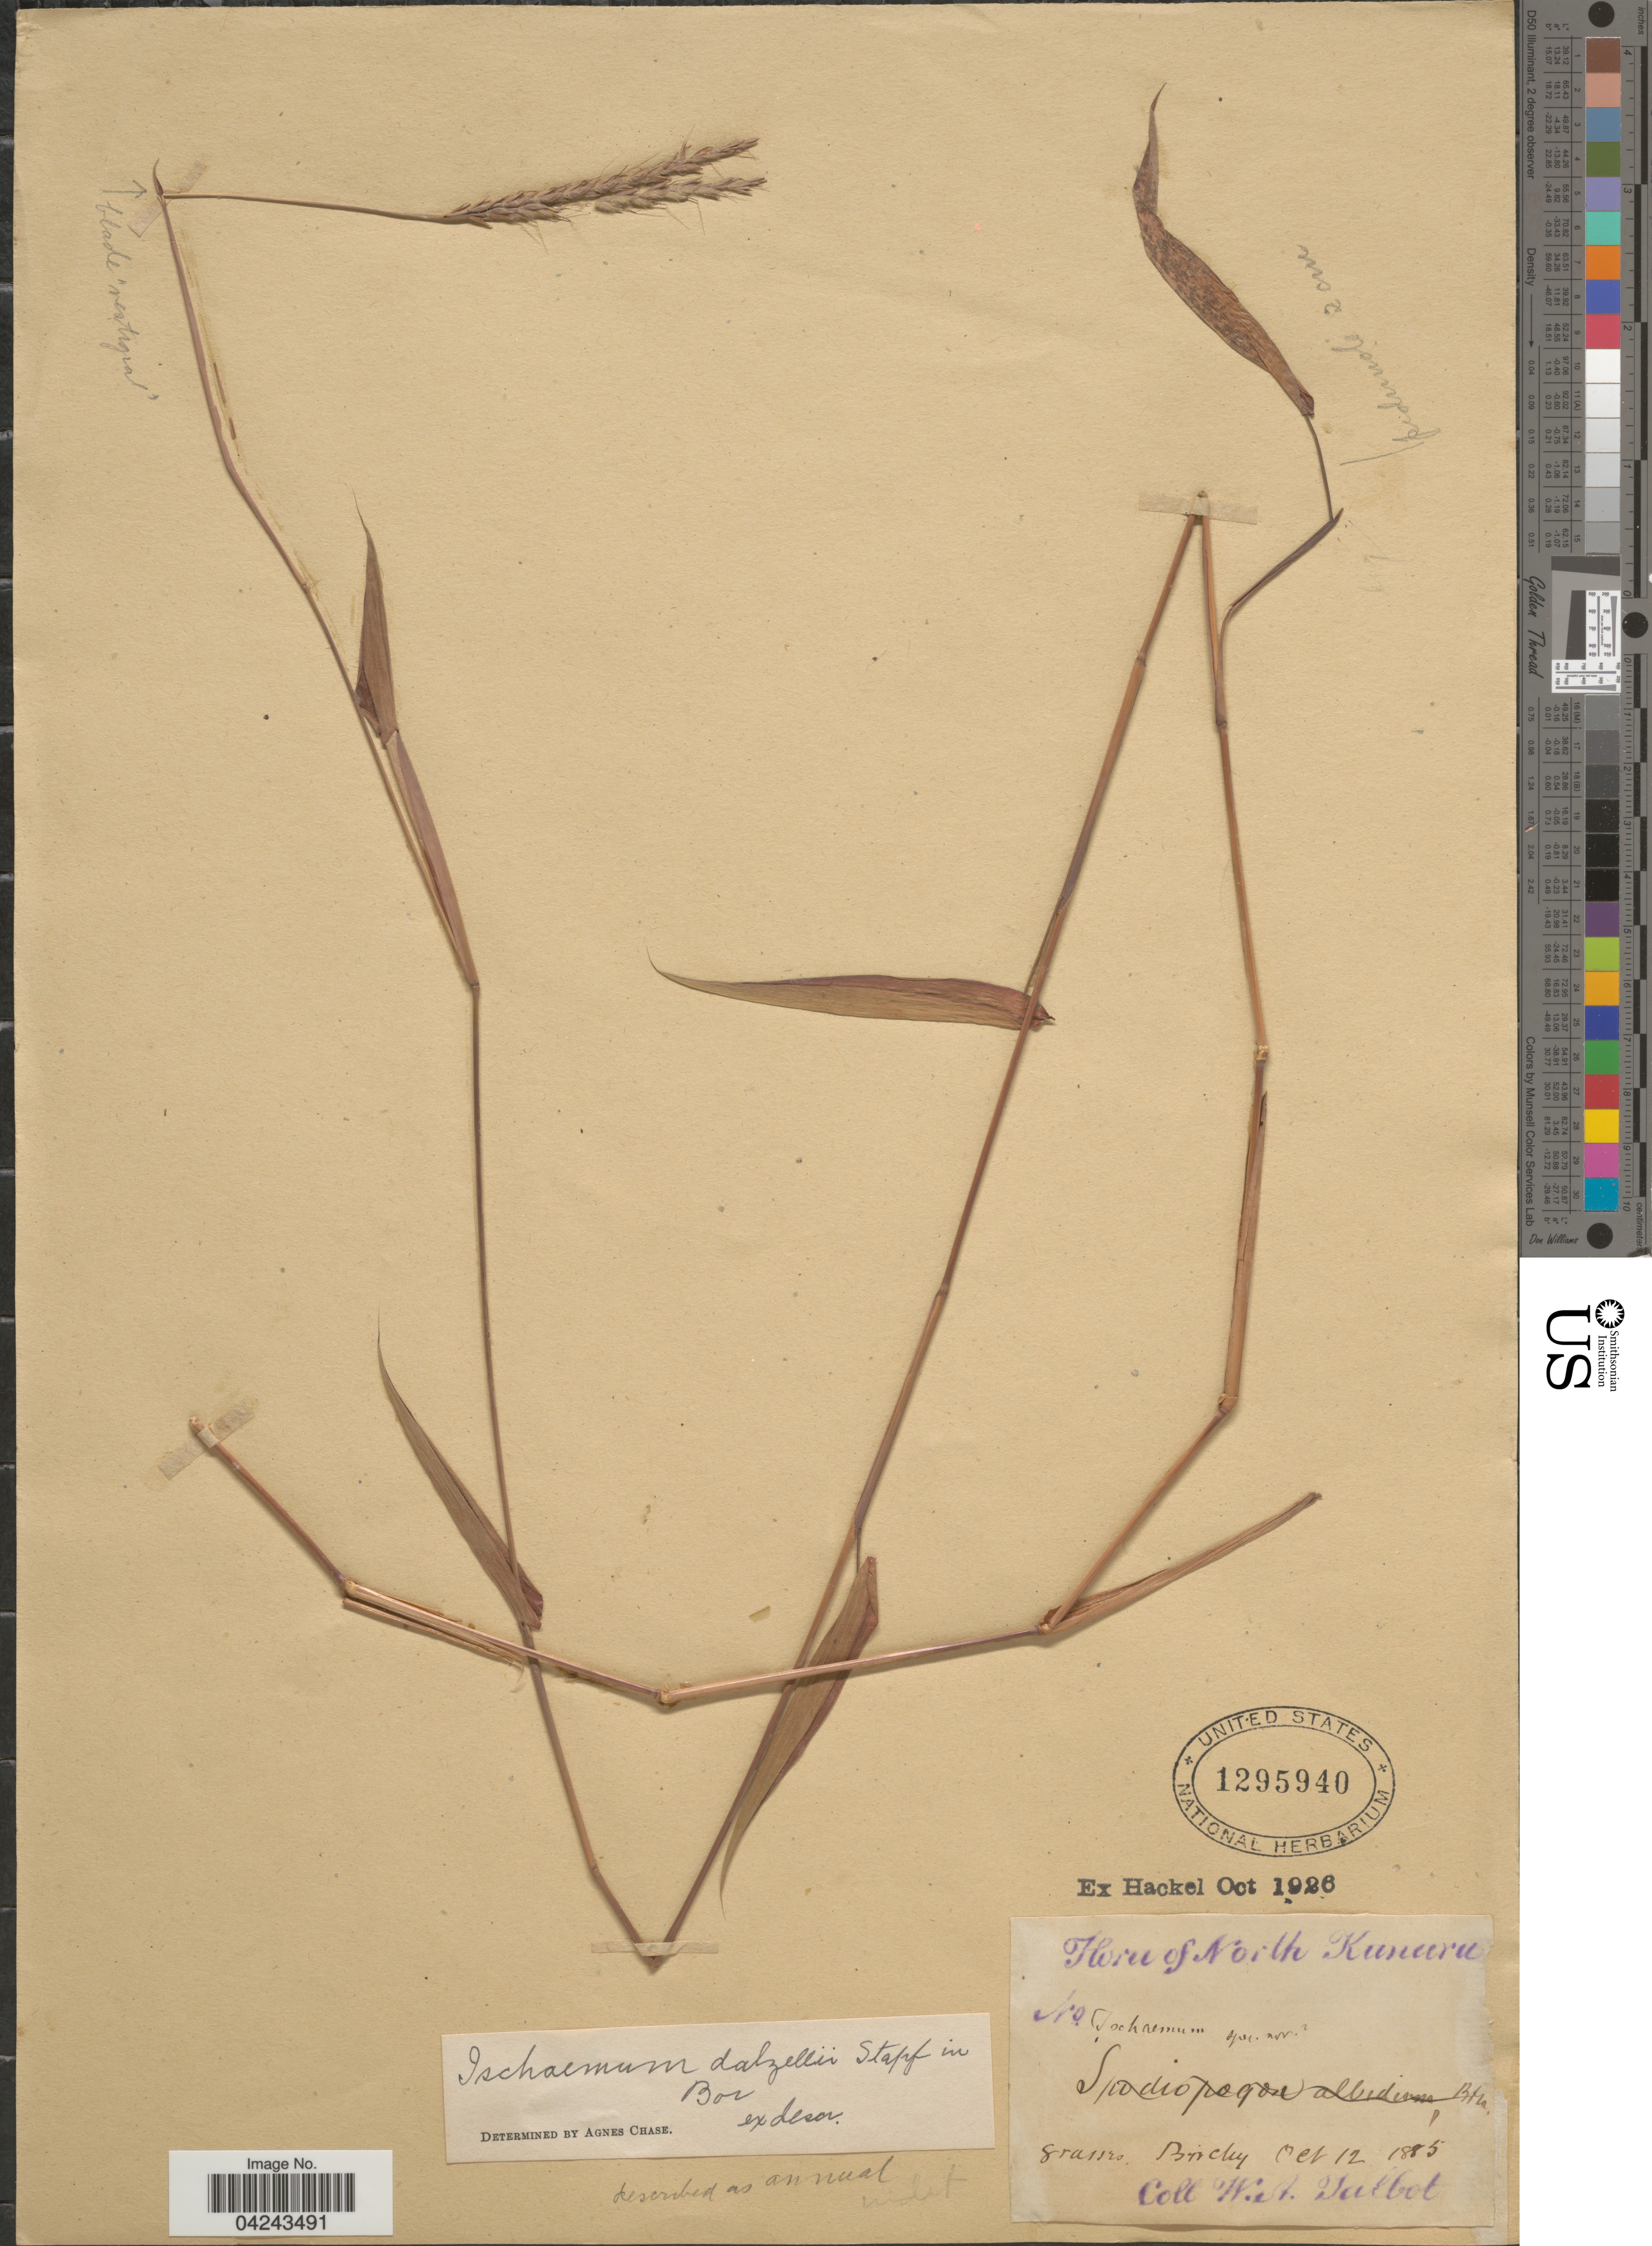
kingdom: Plantae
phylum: Tracheophyta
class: Liliopsida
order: Poales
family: Poaceae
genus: Ischaemum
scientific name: Ischaemum dalzellii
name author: Stapf ex Bor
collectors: W. Talbot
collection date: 1885-10-12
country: India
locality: North Kanara. Birchy.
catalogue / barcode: US 1295940